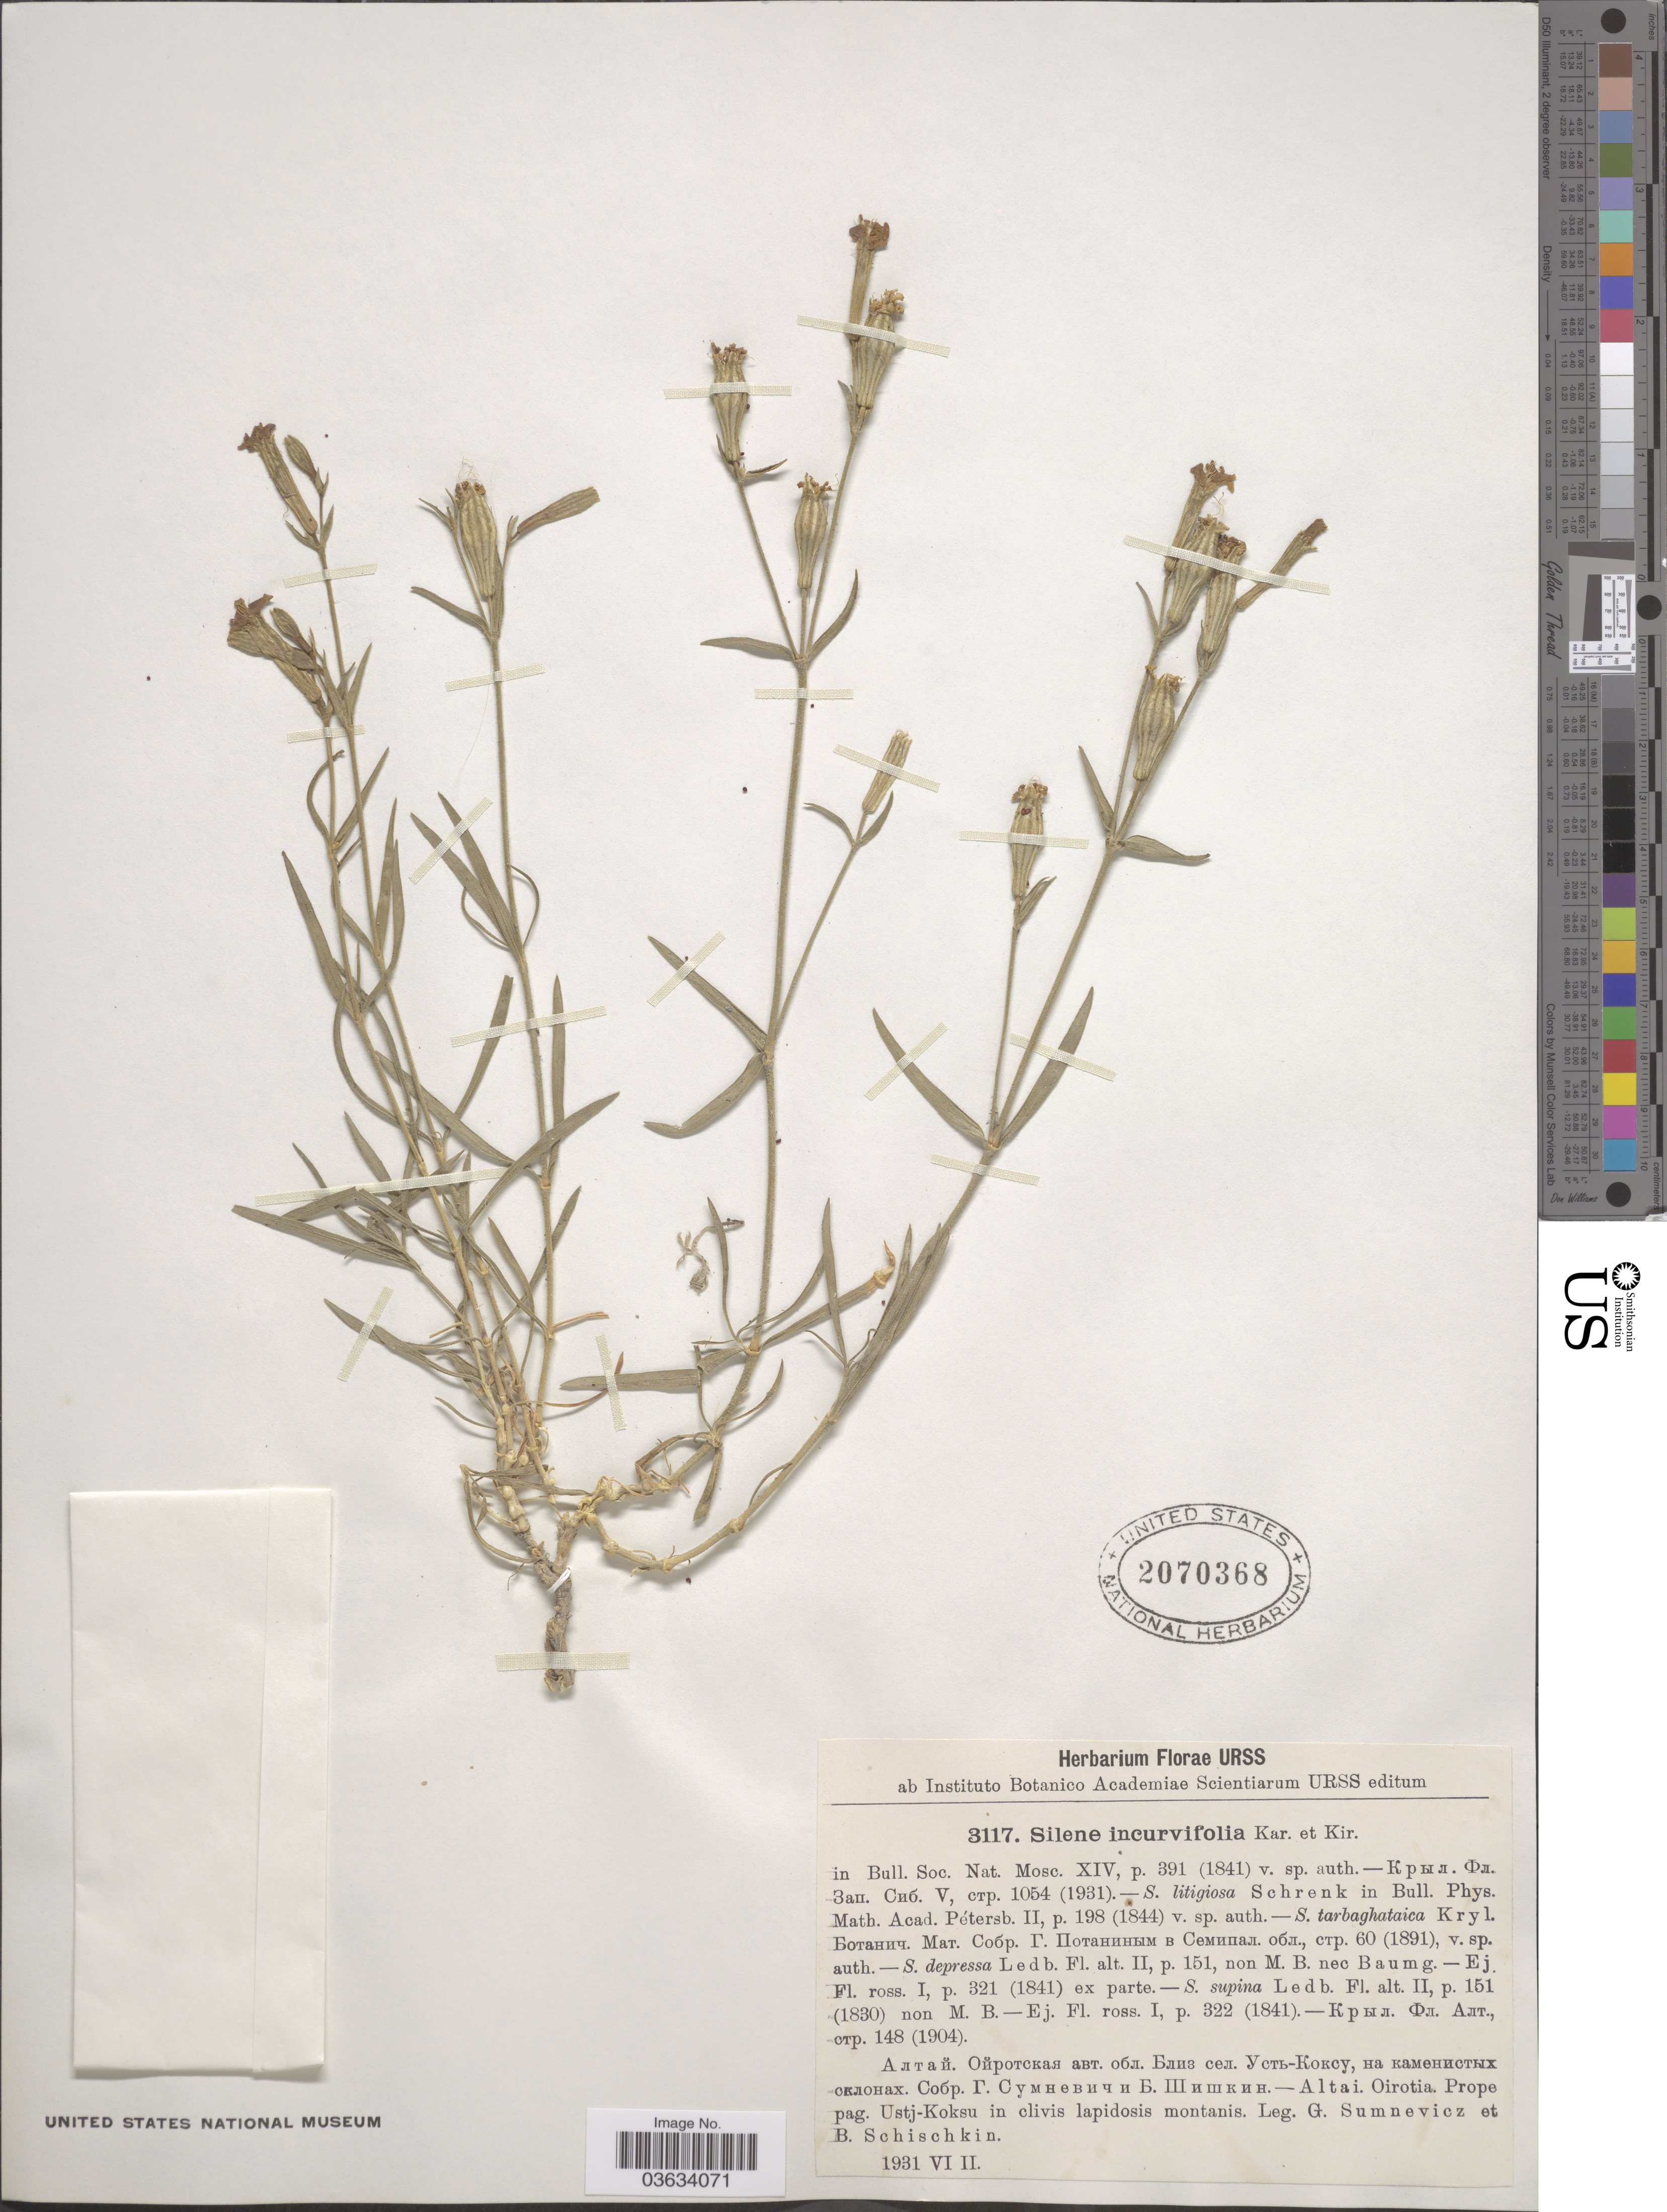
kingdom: Plantae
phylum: Tracheophyta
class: Magnoliopsida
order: Caryophyllales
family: Caryophyllaceae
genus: Silene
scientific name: Silene incurvifolia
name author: Kar. & Kir.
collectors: G. Sumnevicz & B. Schischkin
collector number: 3117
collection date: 1931-02/1931-06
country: Russian Federation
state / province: Altai Republic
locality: Altai. Oirotia. Pope pag. Ustj-Koksu in clivis lapidosis montanis.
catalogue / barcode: US 2070368